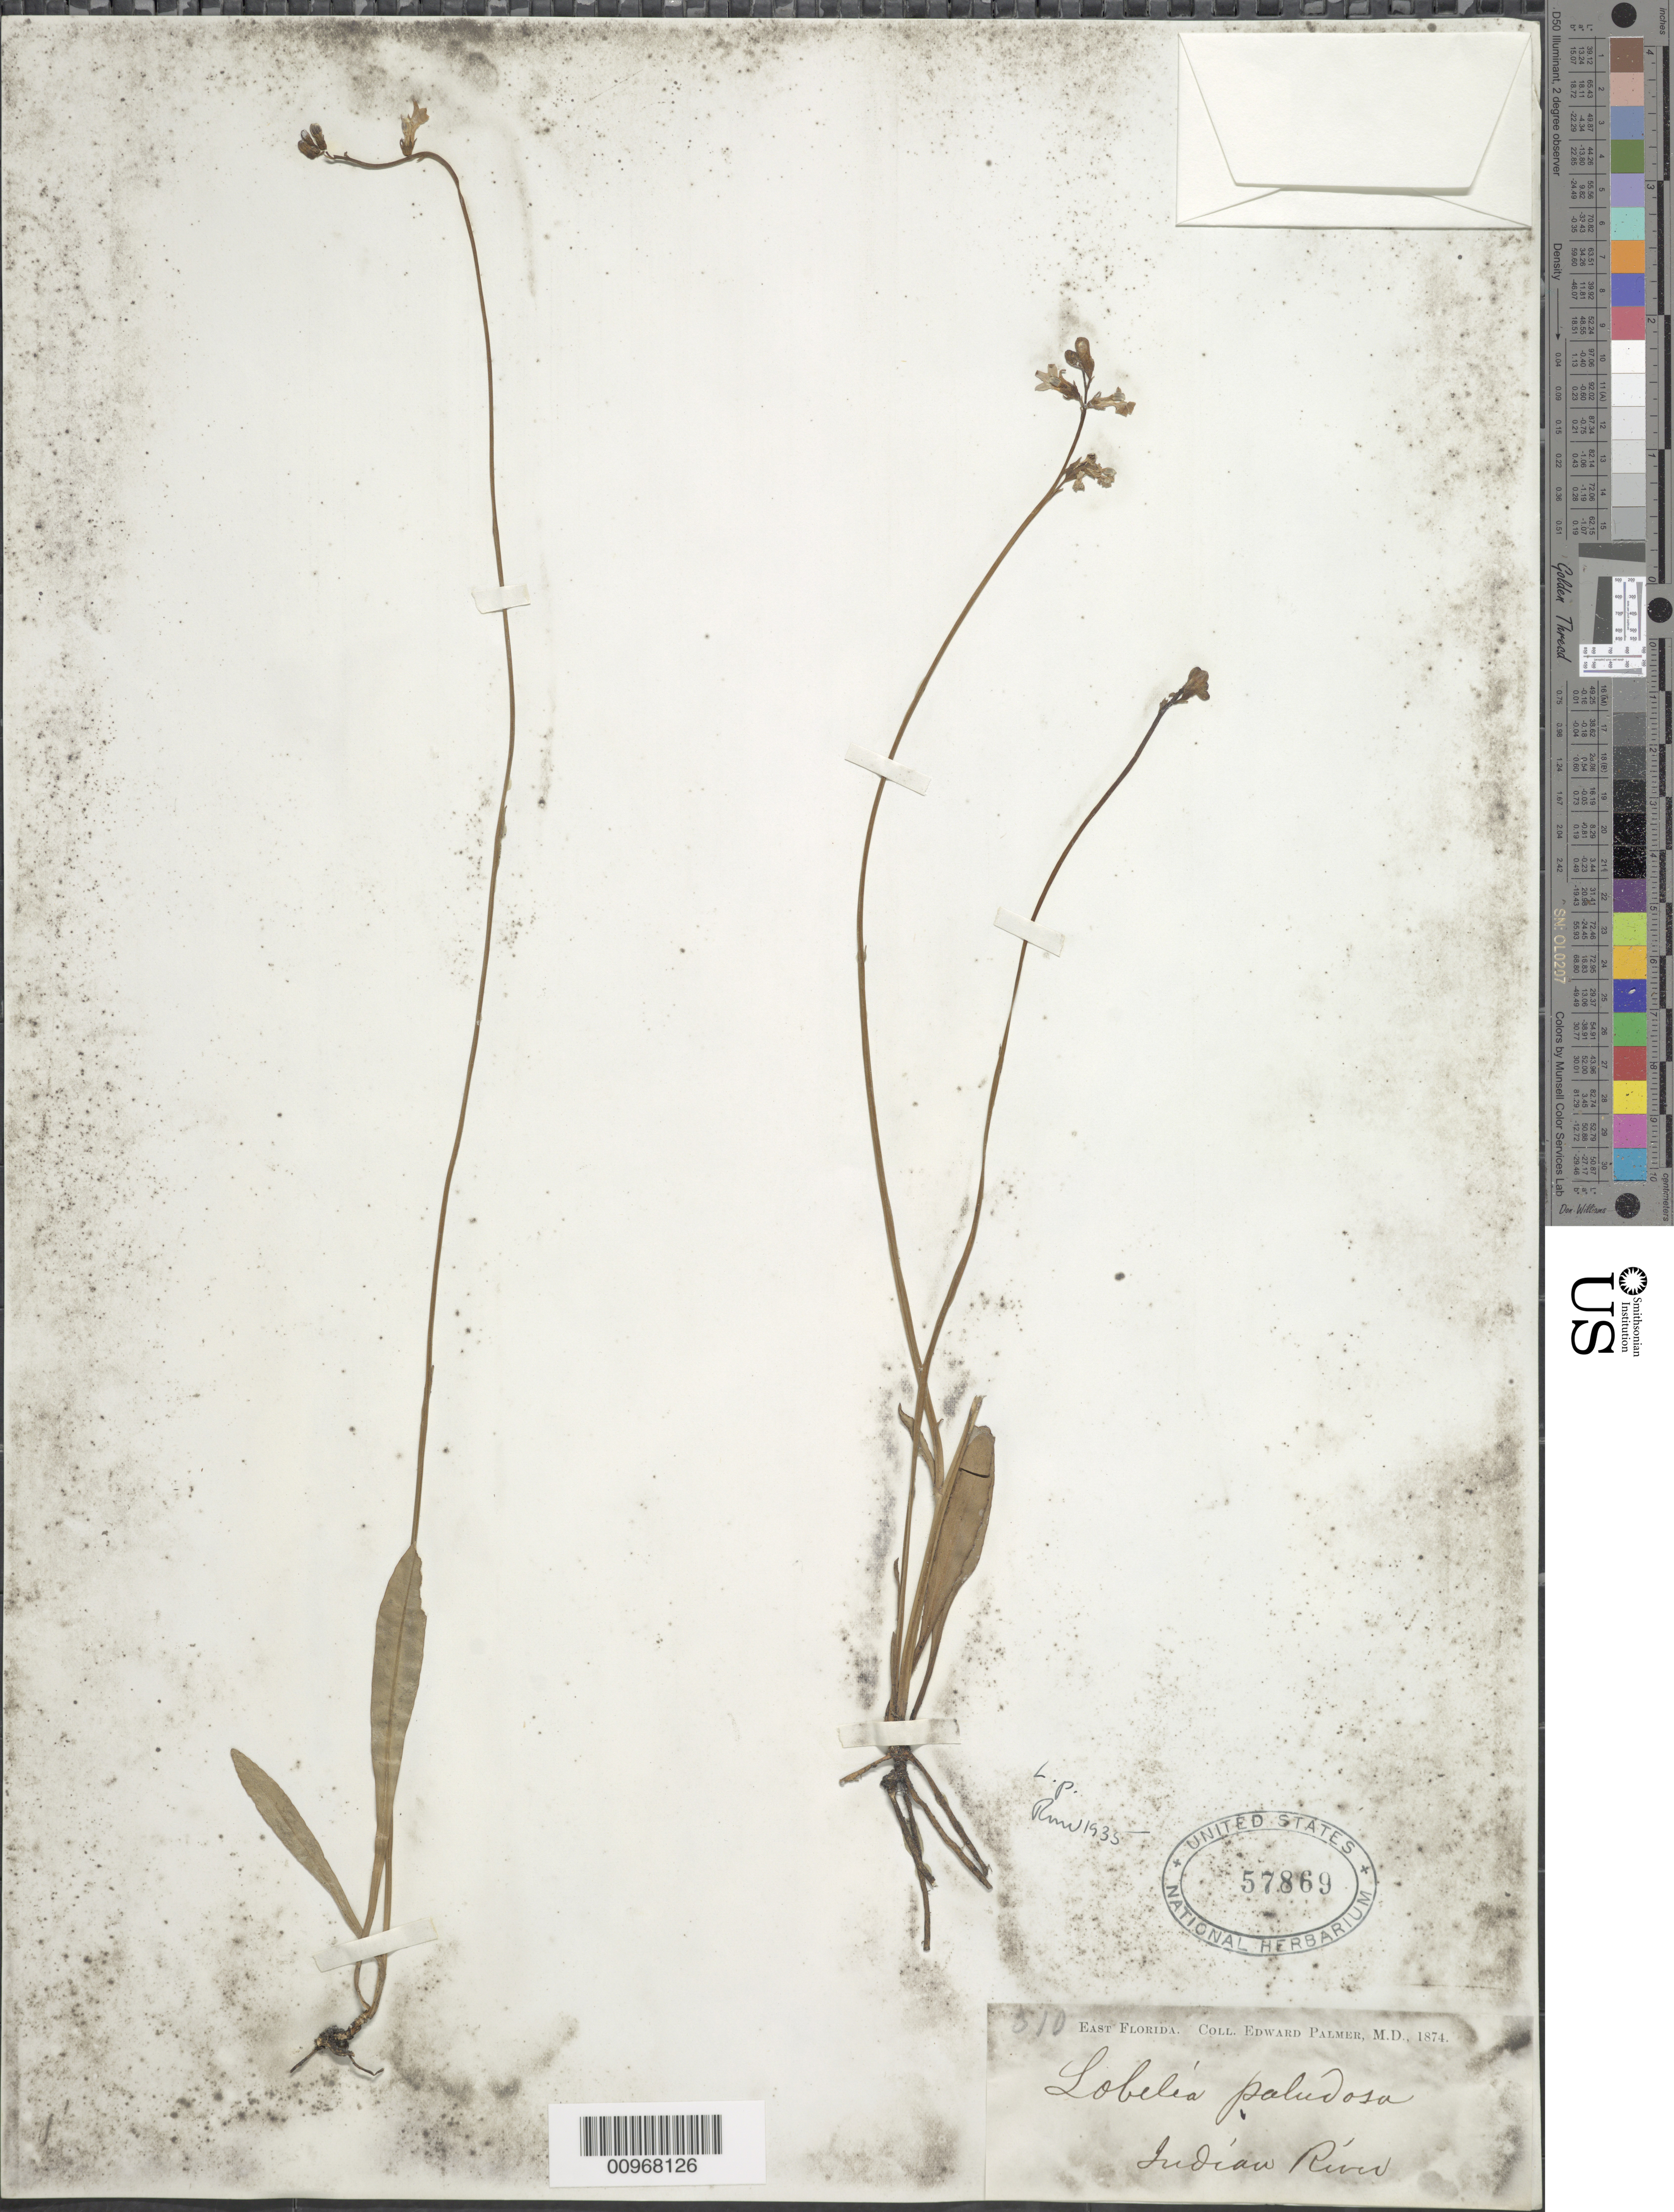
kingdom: Plantae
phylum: Tracheophyta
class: Magnoliopsida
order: Asterales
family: Campanulaceae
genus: Lobelia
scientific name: Lobelia paludosa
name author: Nutt.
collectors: E. Palmer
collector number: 510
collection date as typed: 1874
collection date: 1874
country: United States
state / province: Florida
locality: Indian River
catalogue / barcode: US 57869